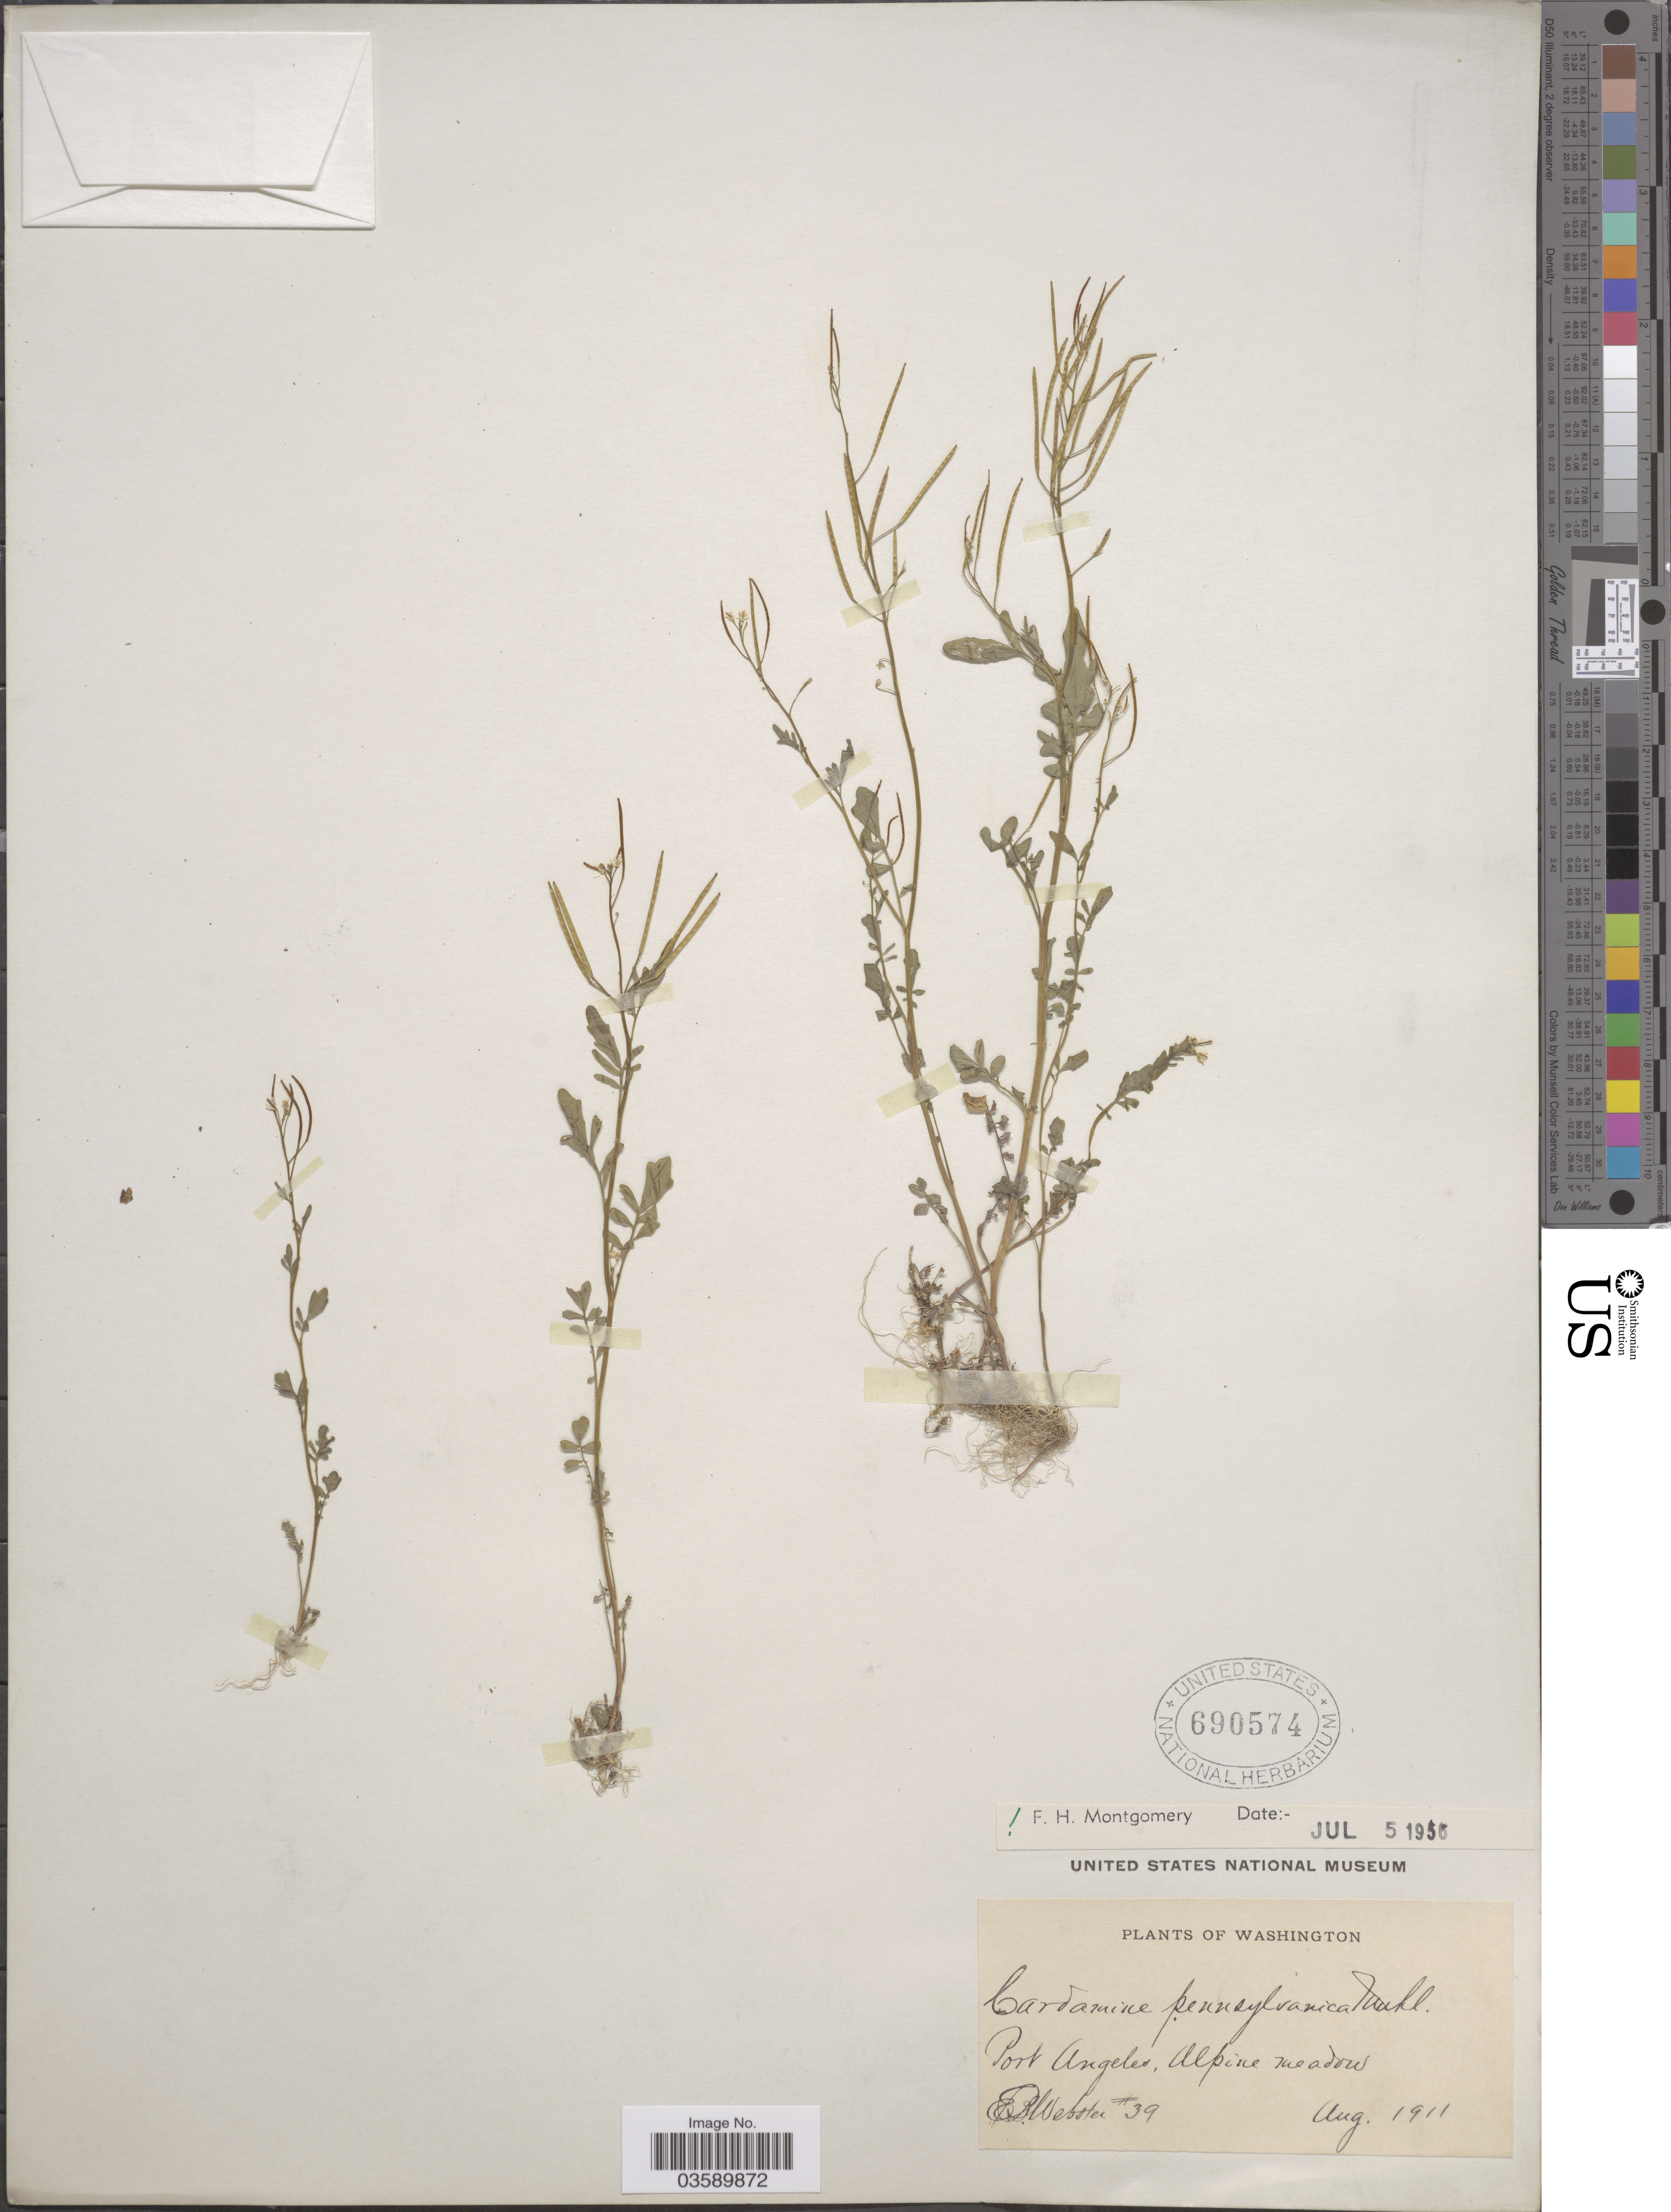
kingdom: Plantae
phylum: Tracheophyta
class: Magnoliopsida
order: Brassicales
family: Brassicaceae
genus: Cardamine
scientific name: Cardamine pensylvanica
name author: Muhl. ex Willd.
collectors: E. B. Webster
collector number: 39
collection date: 1911-08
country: United States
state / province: Washington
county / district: Clallam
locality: Port Angeles, Alpine meadow.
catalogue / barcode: US 690574